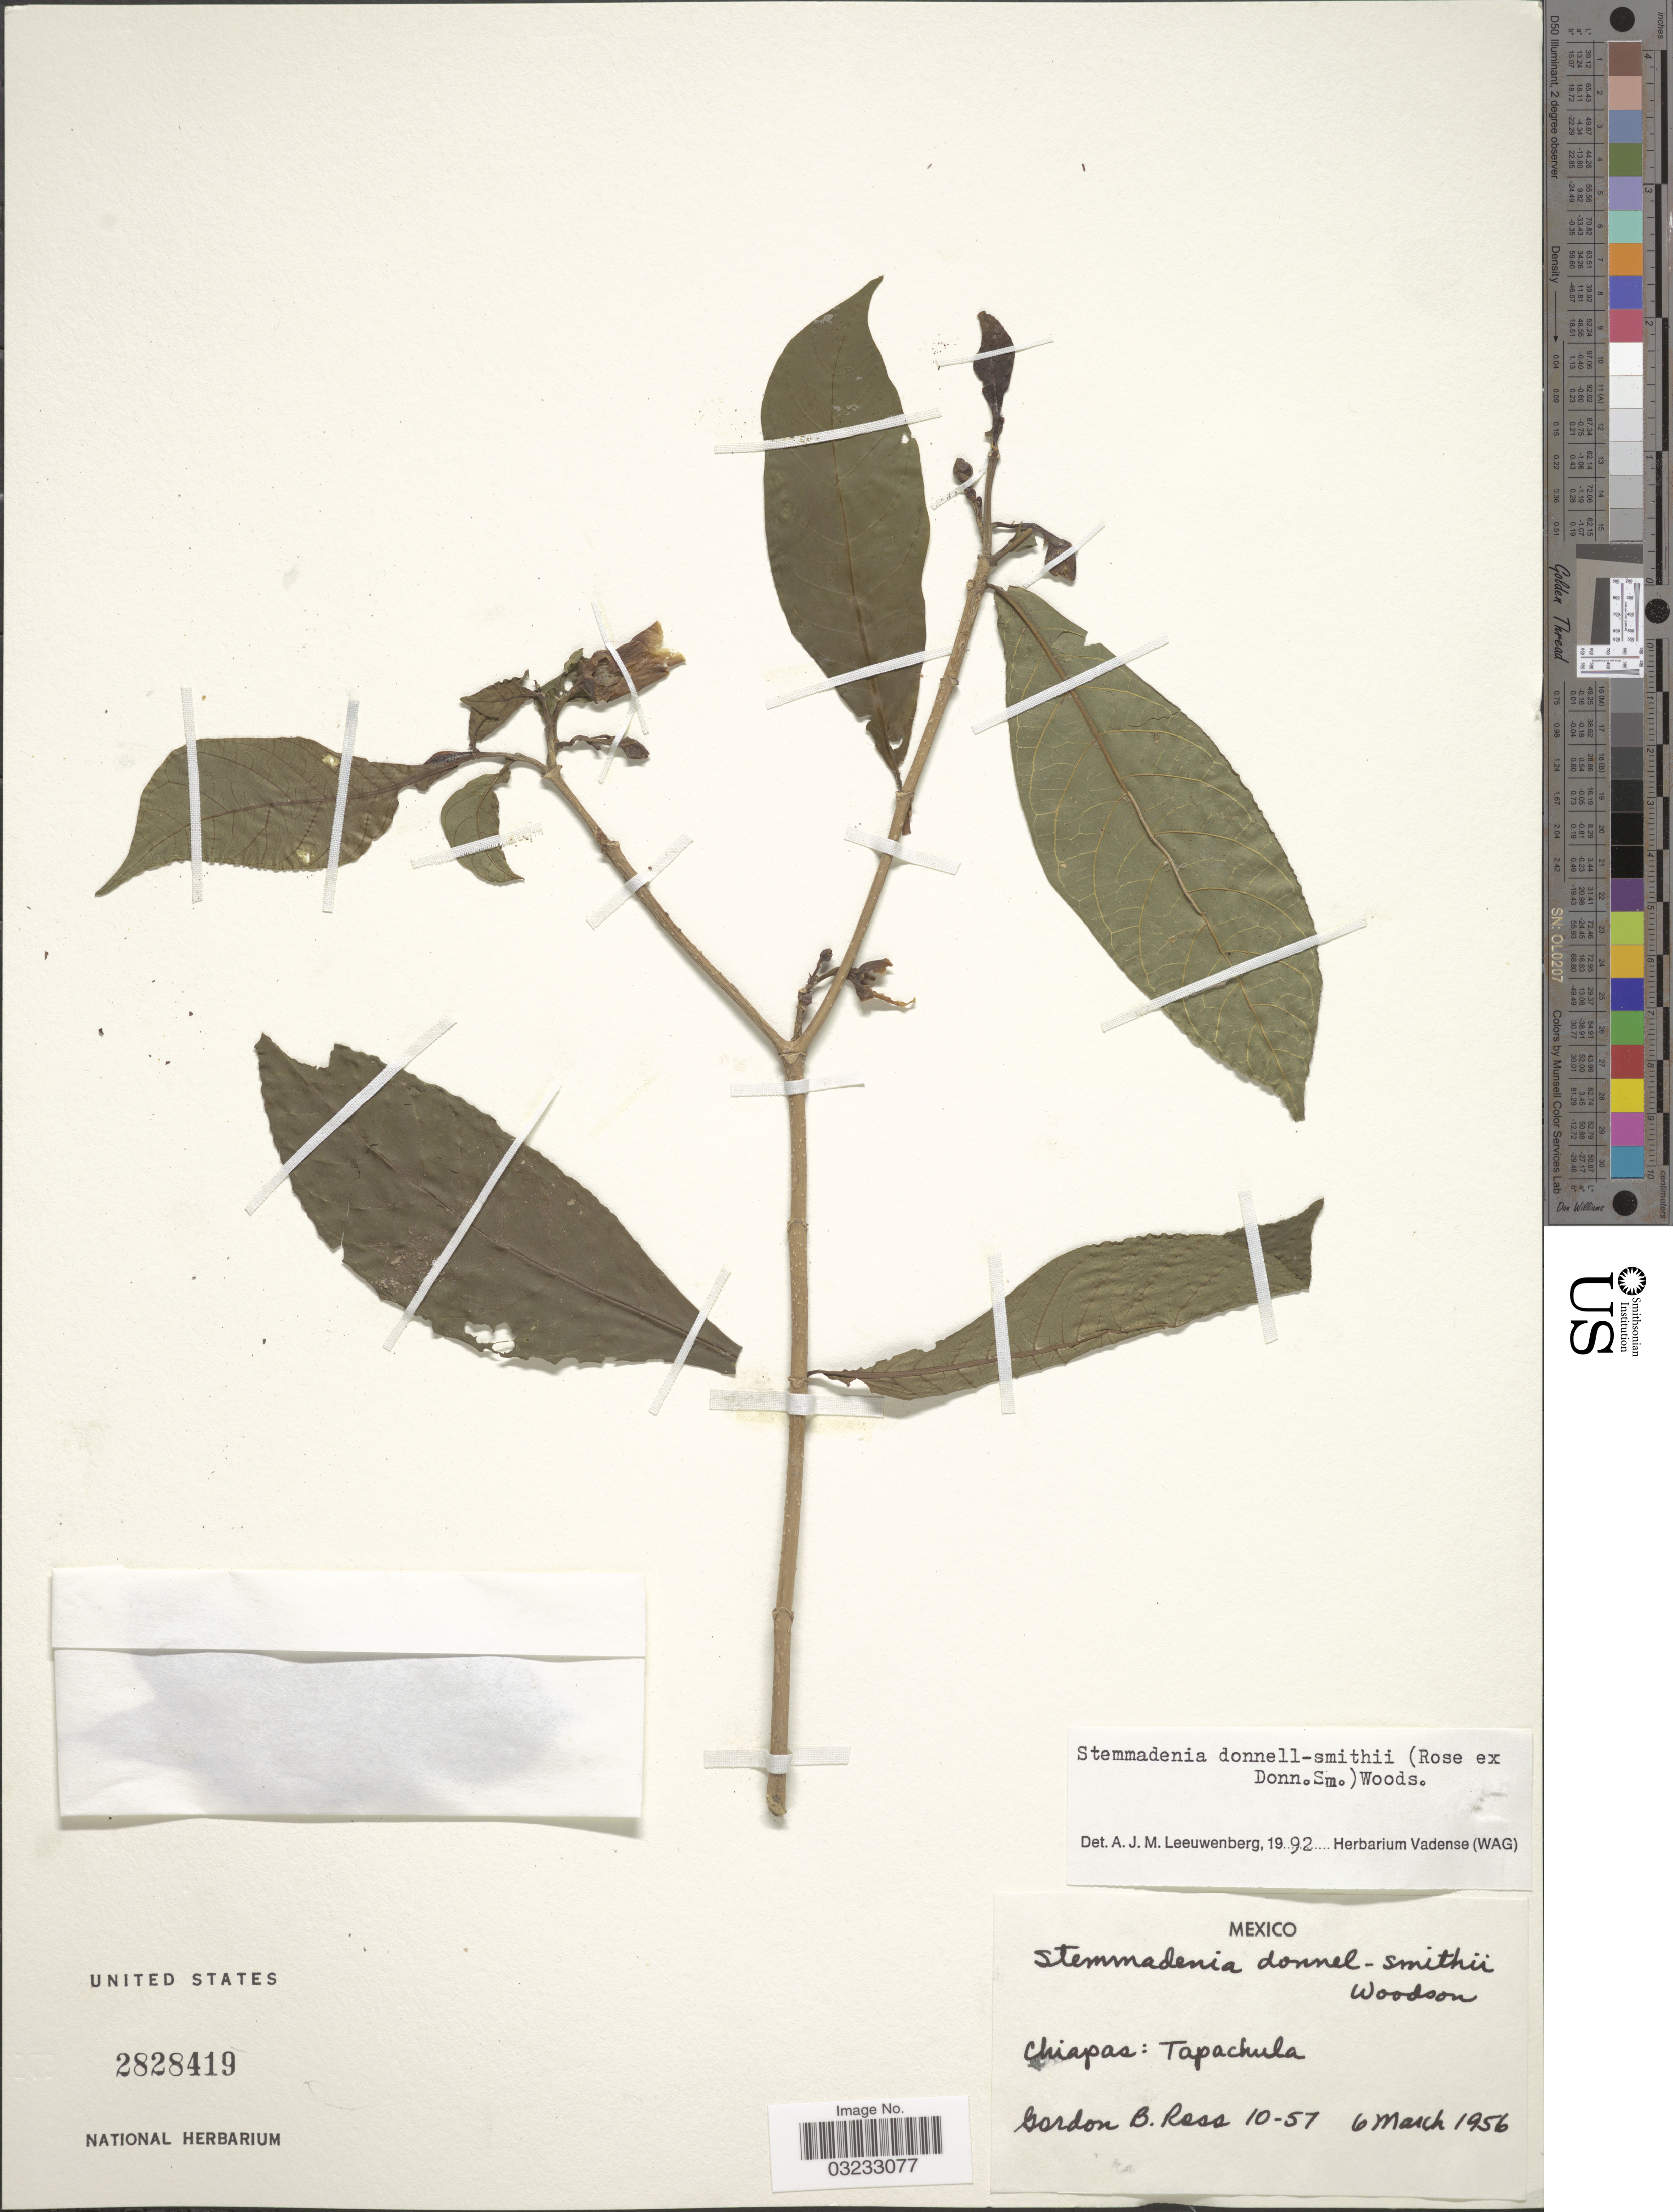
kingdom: Plantae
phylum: Tracheophyta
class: Magnoliopsida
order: Gentianales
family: Apocynaceae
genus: Stemmadenia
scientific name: Stemmadenia donnell-smithii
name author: (Rose ex Donn. Sm.) Woodson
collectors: G. B. Ross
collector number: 10-57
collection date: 1956-03-06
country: Mexico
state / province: Chiapas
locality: Tapachula.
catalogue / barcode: US 2828419